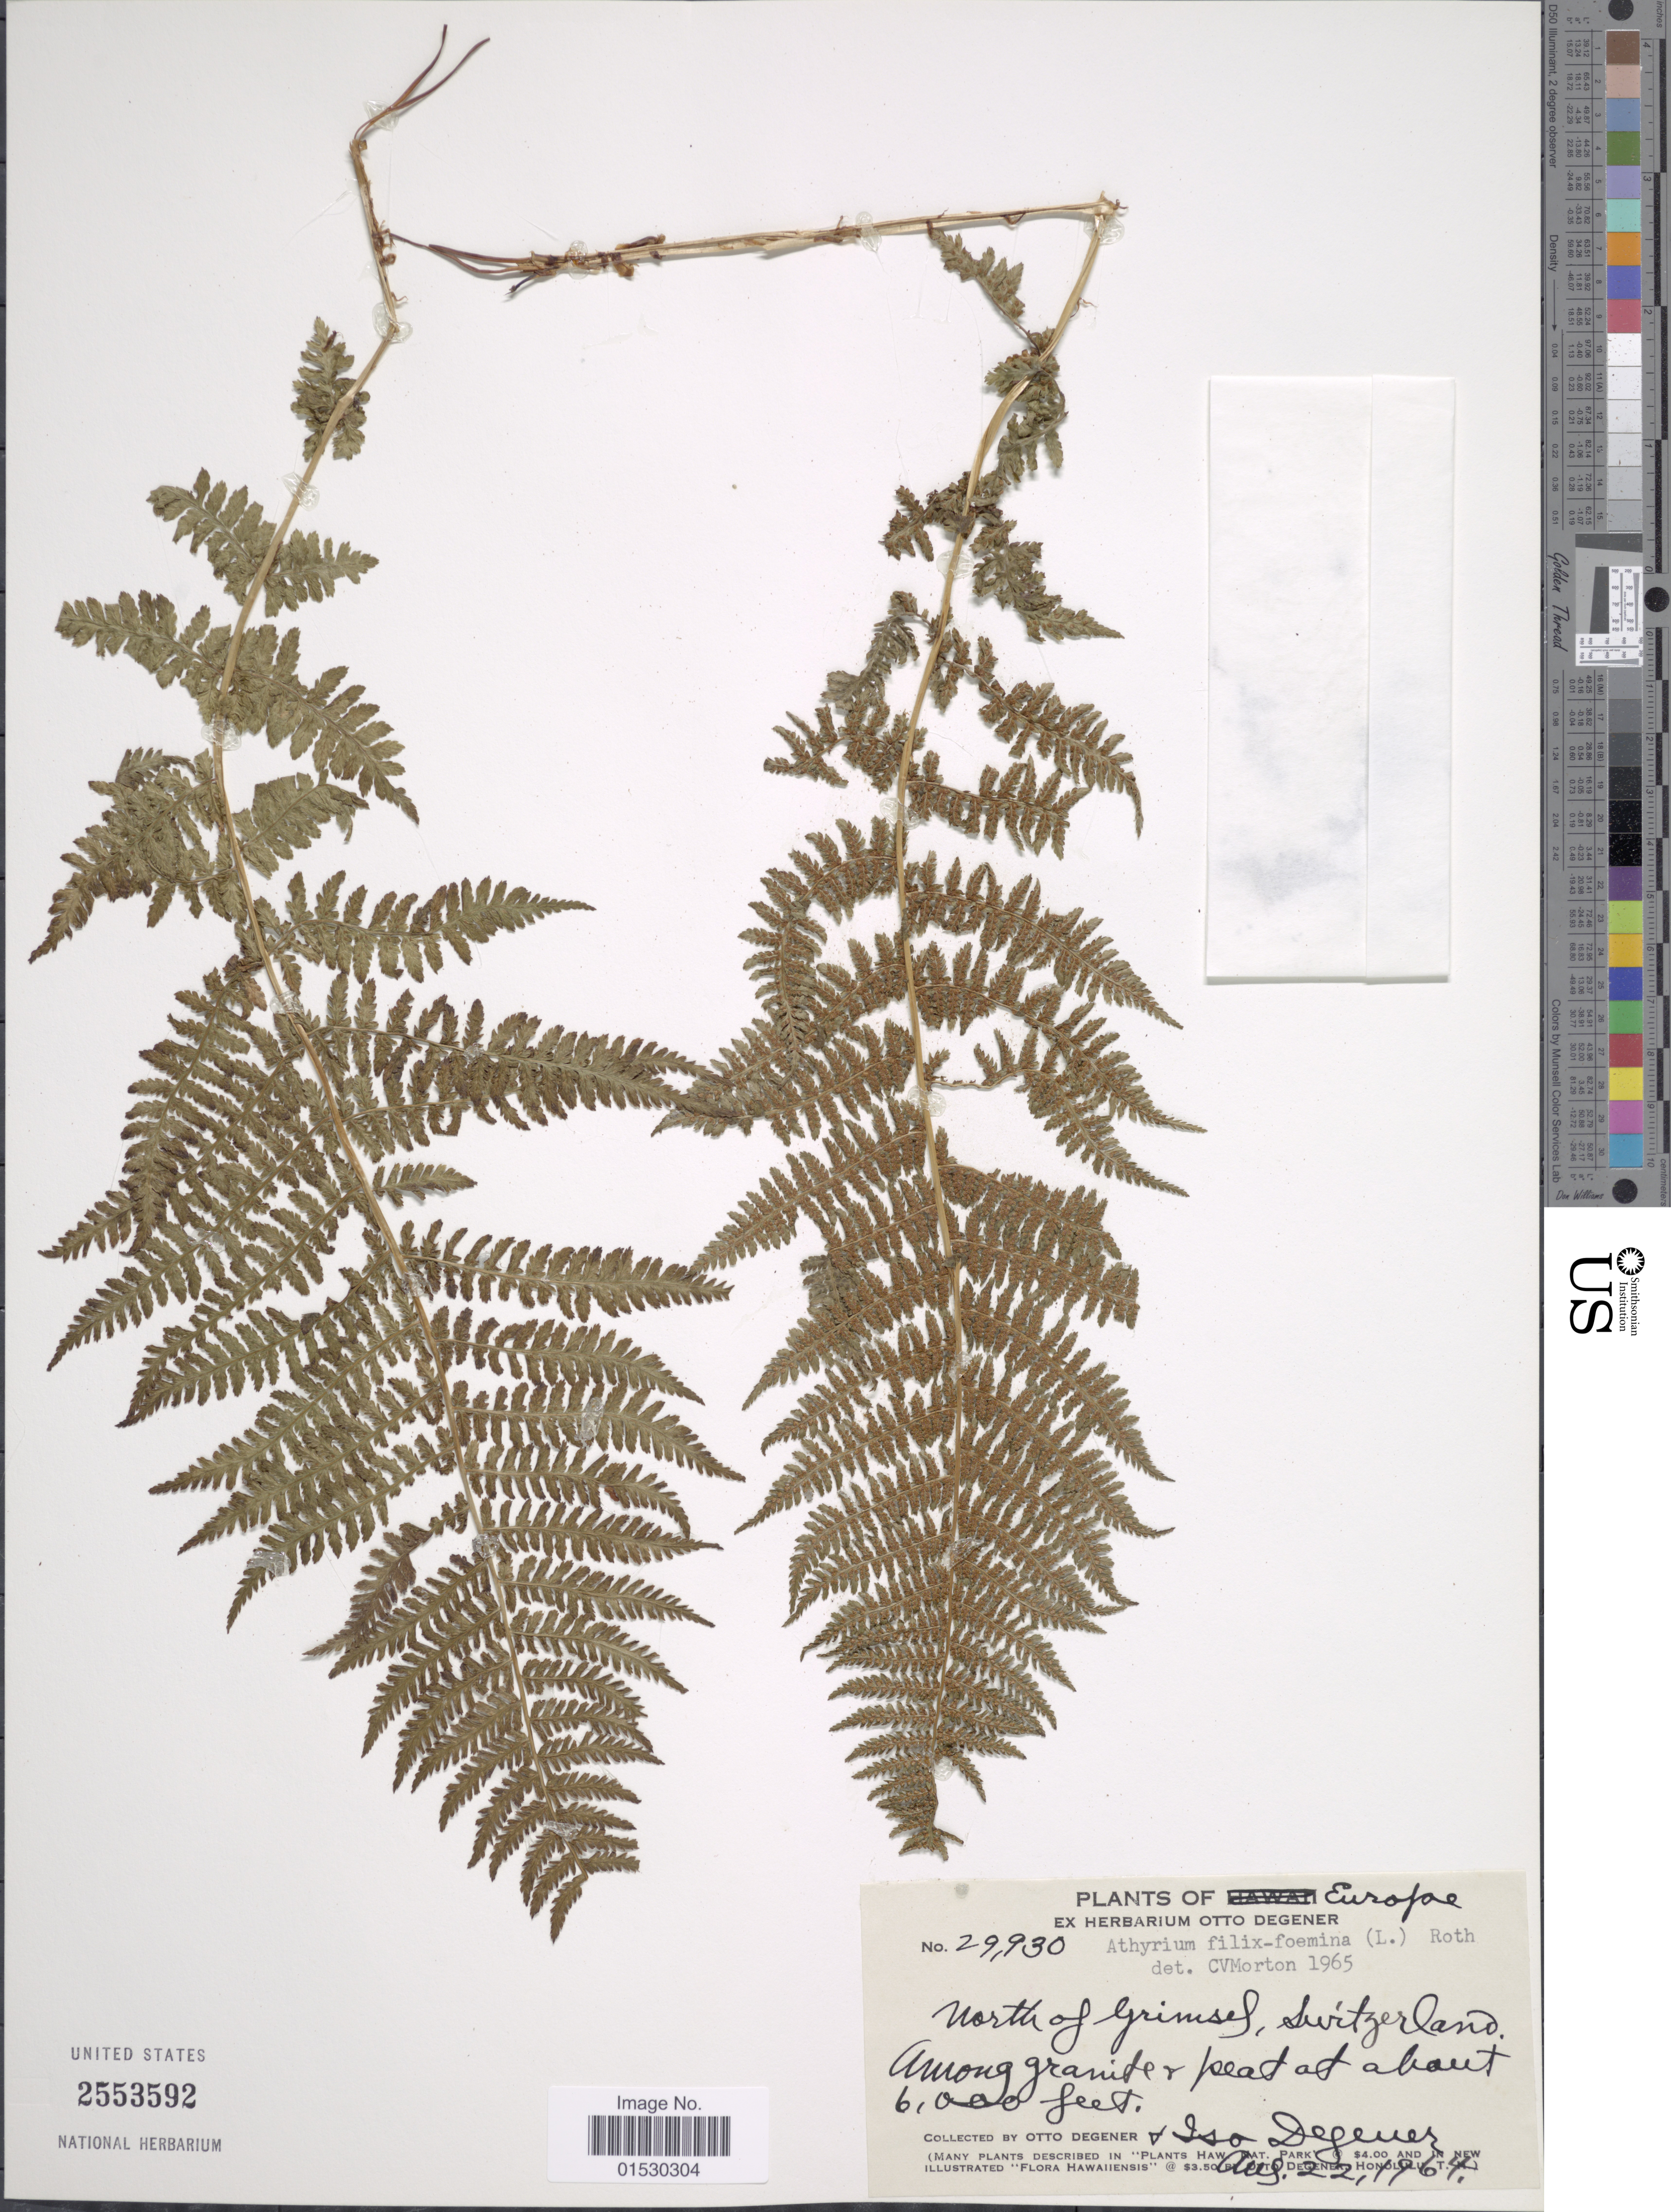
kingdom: Plantae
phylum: Tracheophyta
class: Polypodiopsida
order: Polypodiales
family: Athyriaceae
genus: Athyrium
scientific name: Athyrium filix-femina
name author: (L.) Roth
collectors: O. Degener & I. Degener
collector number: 29930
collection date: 1964-08-22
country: Switzerland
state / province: Valais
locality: North of Grimsel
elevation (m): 1829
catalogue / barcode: US 2553592